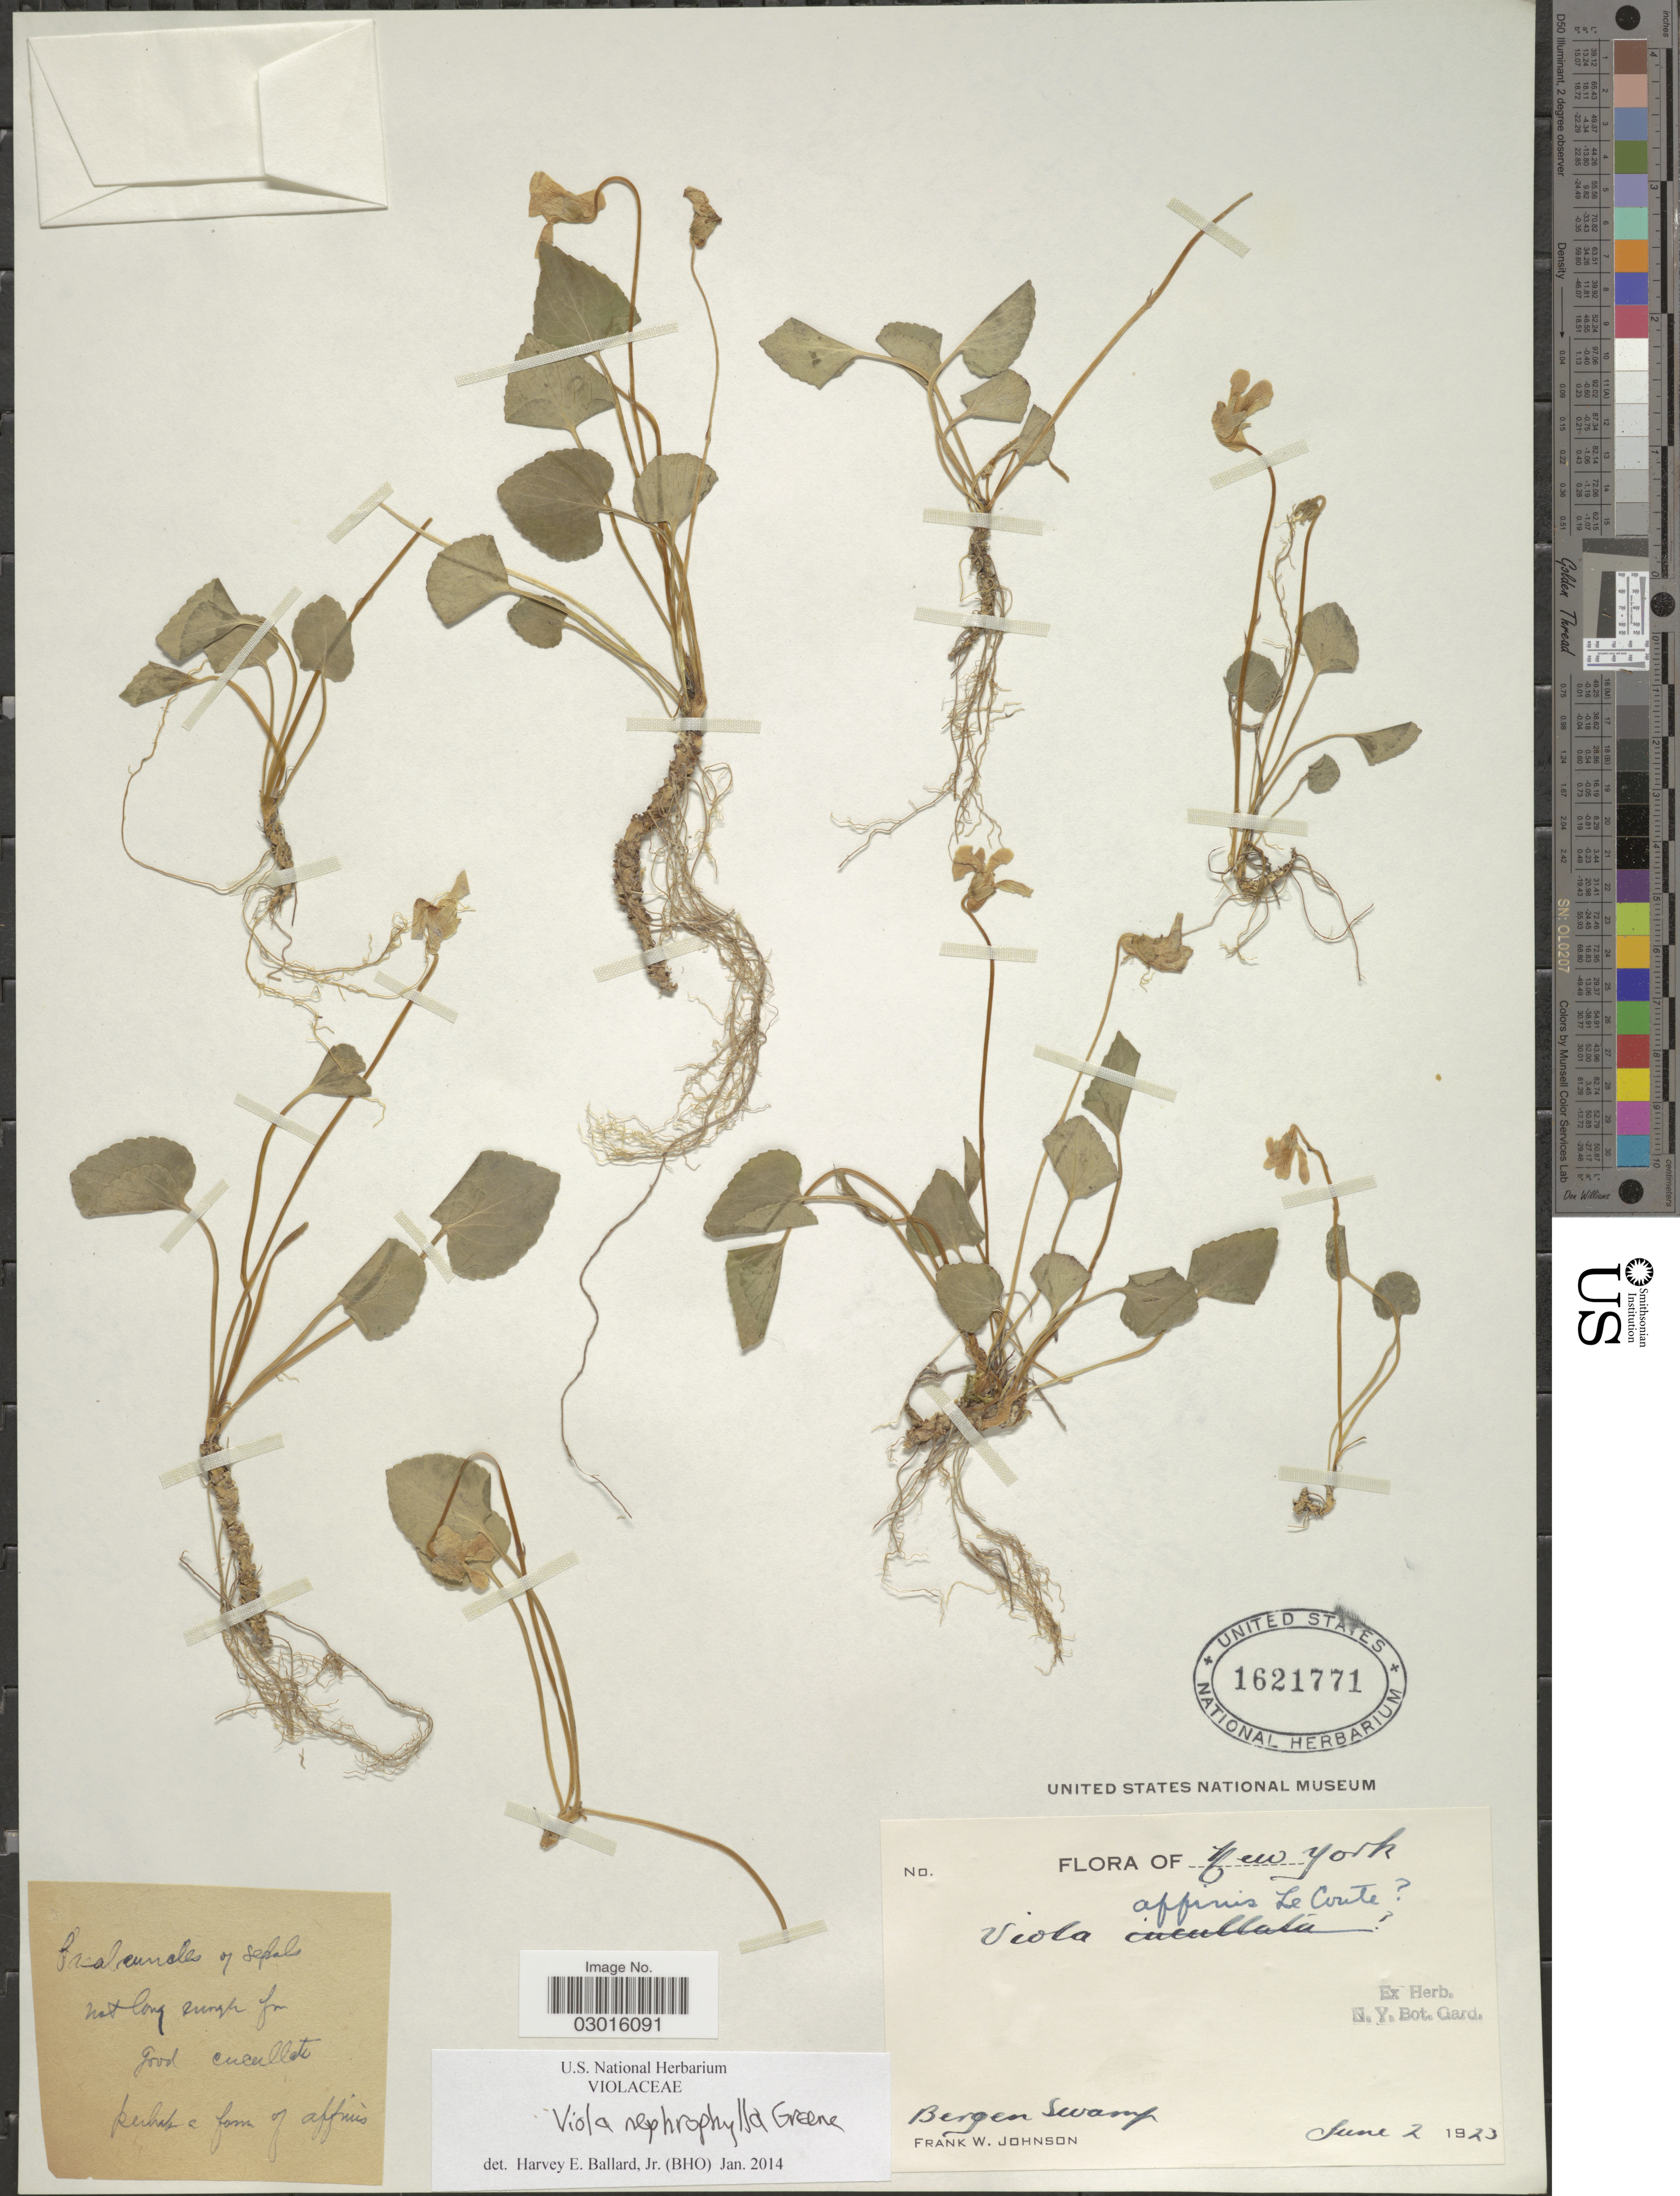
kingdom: Plantae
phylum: Tracheophyta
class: Magnoliopsida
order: Malpighiales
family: Violaceae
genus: Viola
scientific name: Viola nephrophylla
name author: Greene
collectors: F. W. Johnson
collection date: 1923-06-02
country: United States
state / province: New York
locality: Bergen Swamp.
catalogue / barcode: US 1621771